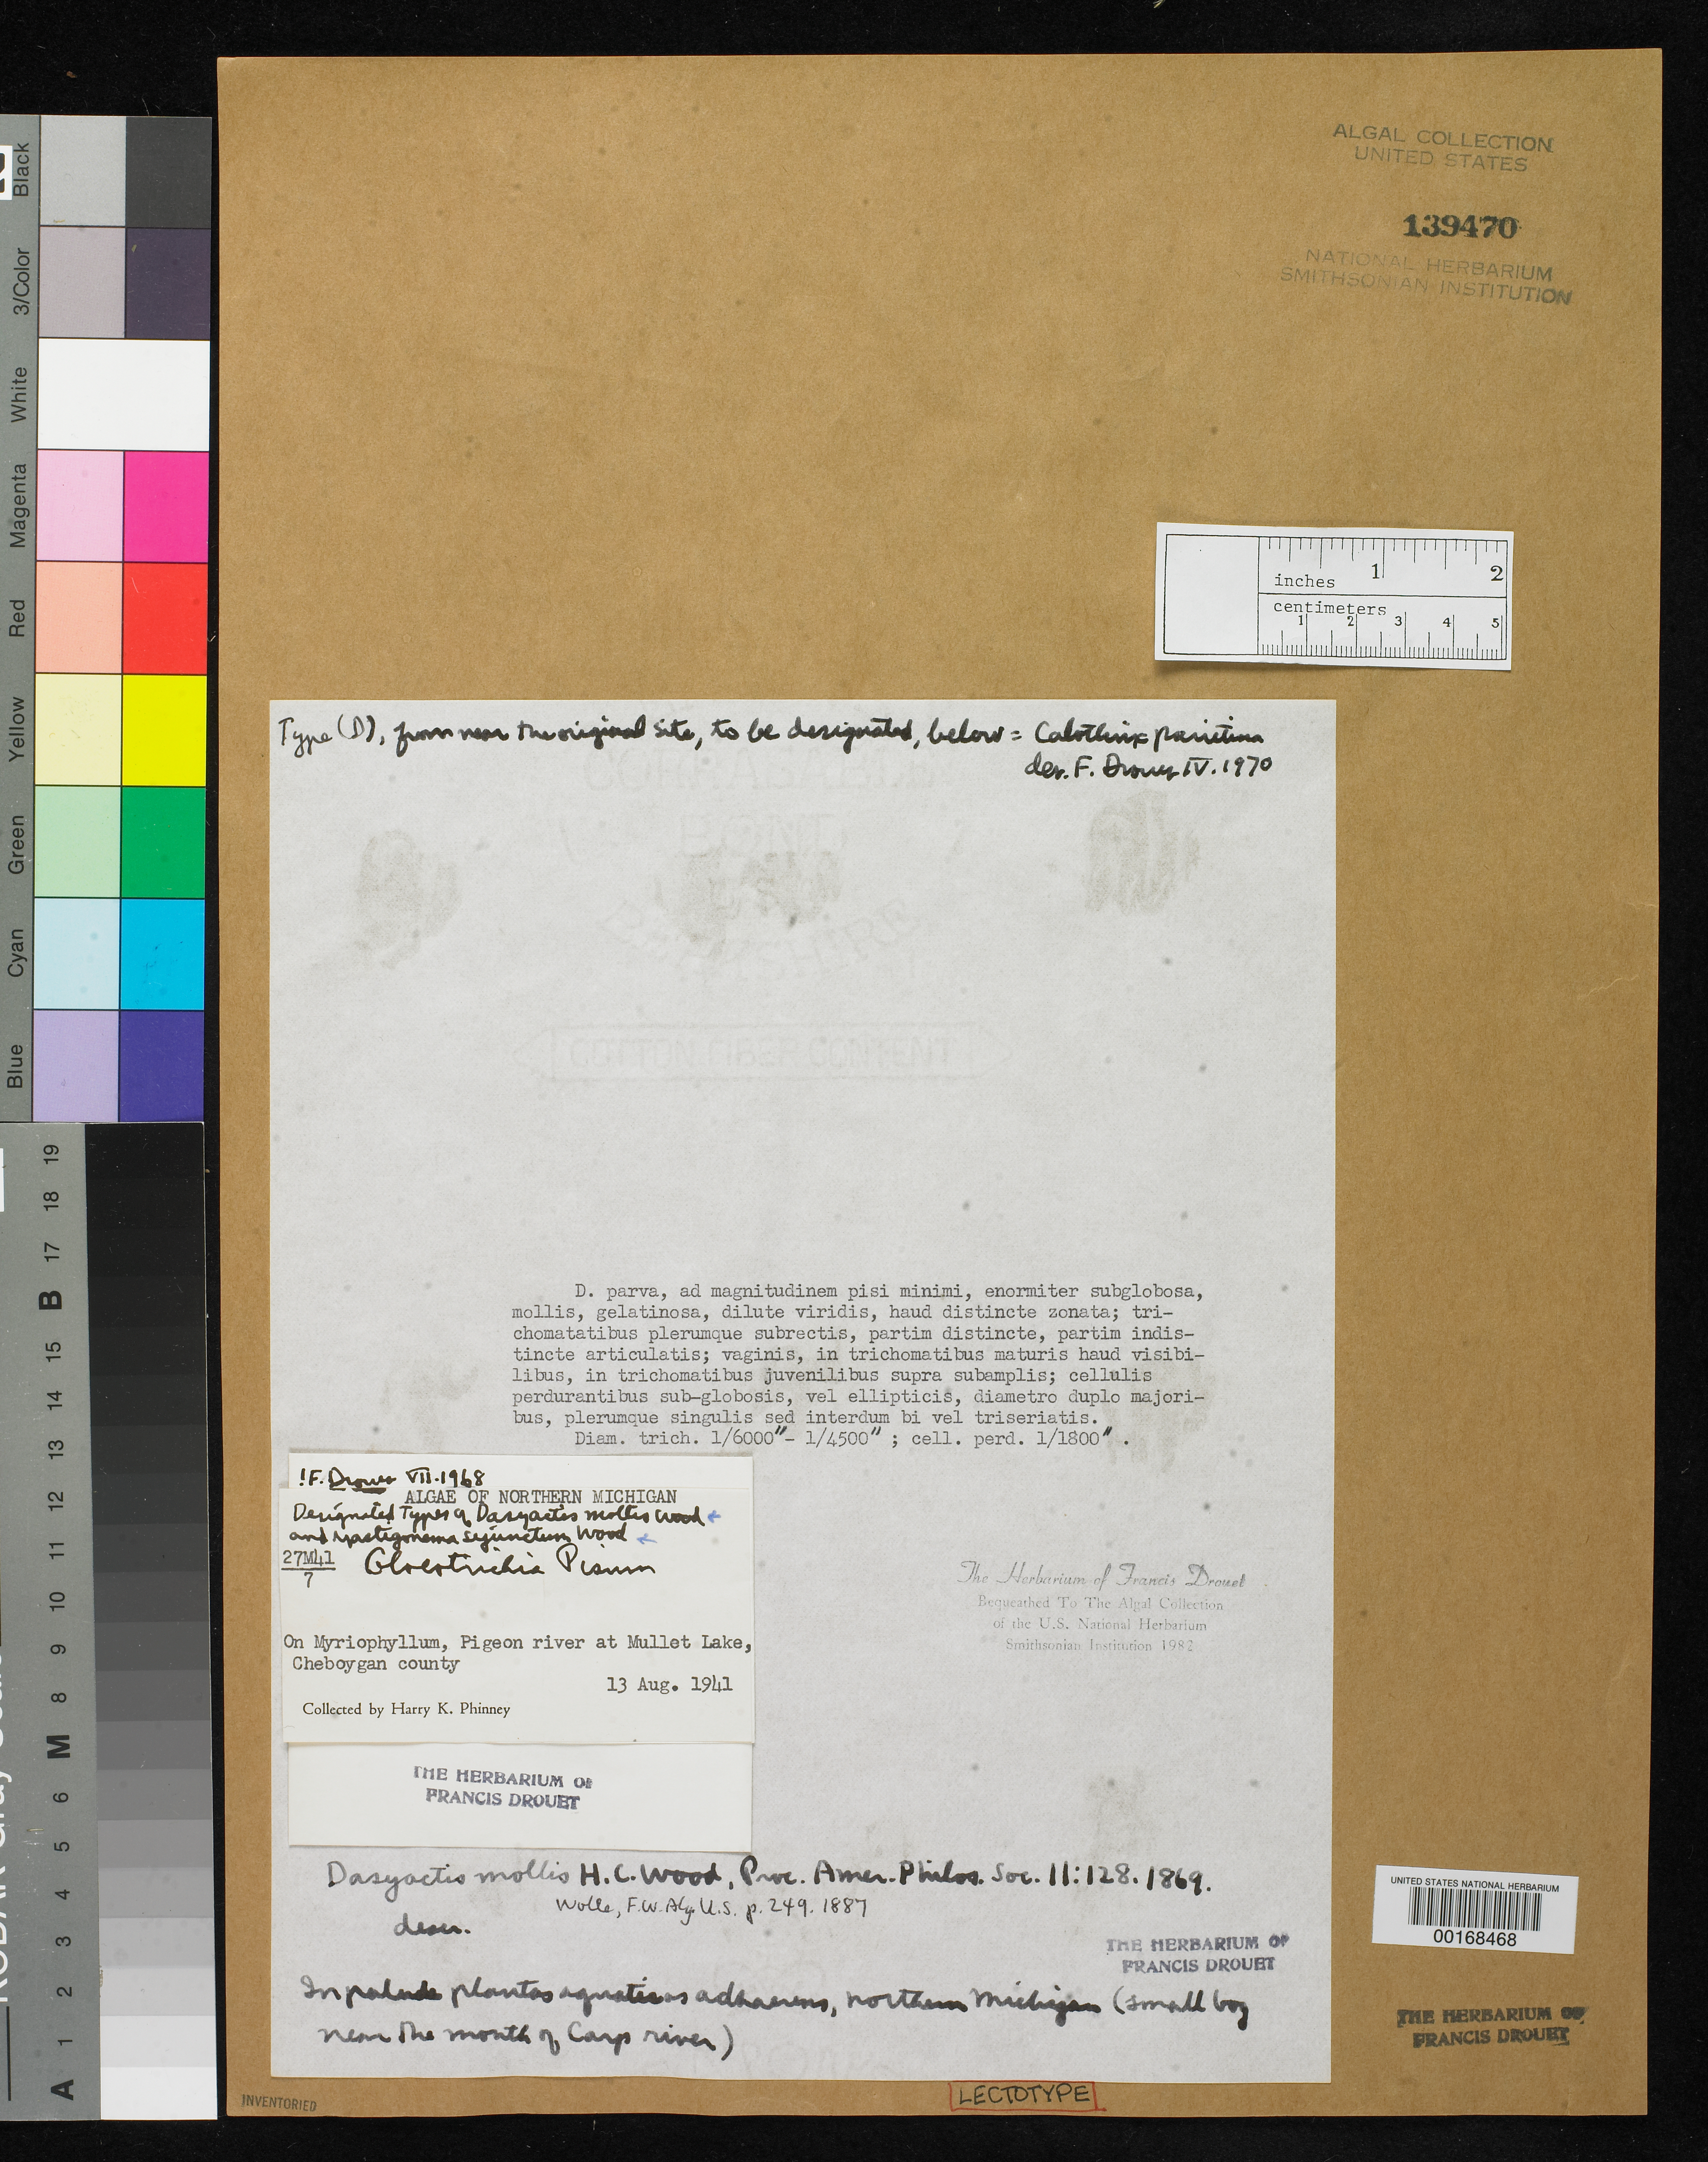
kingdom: Bacteria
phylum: Cyanobacteria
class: Cyanobacteriia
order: Cyanobacteriales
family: Rivulariaceae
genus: Dasyactis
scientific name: Dasyactis mollis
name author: H.C. Wood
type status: Lectotype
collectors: H. Phinney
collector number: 27M41/7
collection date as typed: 13 Aug 1941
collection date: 1941-08-13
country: United States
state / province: Michigan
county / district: Cheboygan County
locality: Pigeon River at Mullet Lake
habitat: On Myriophyllum.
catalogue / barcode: US 139470